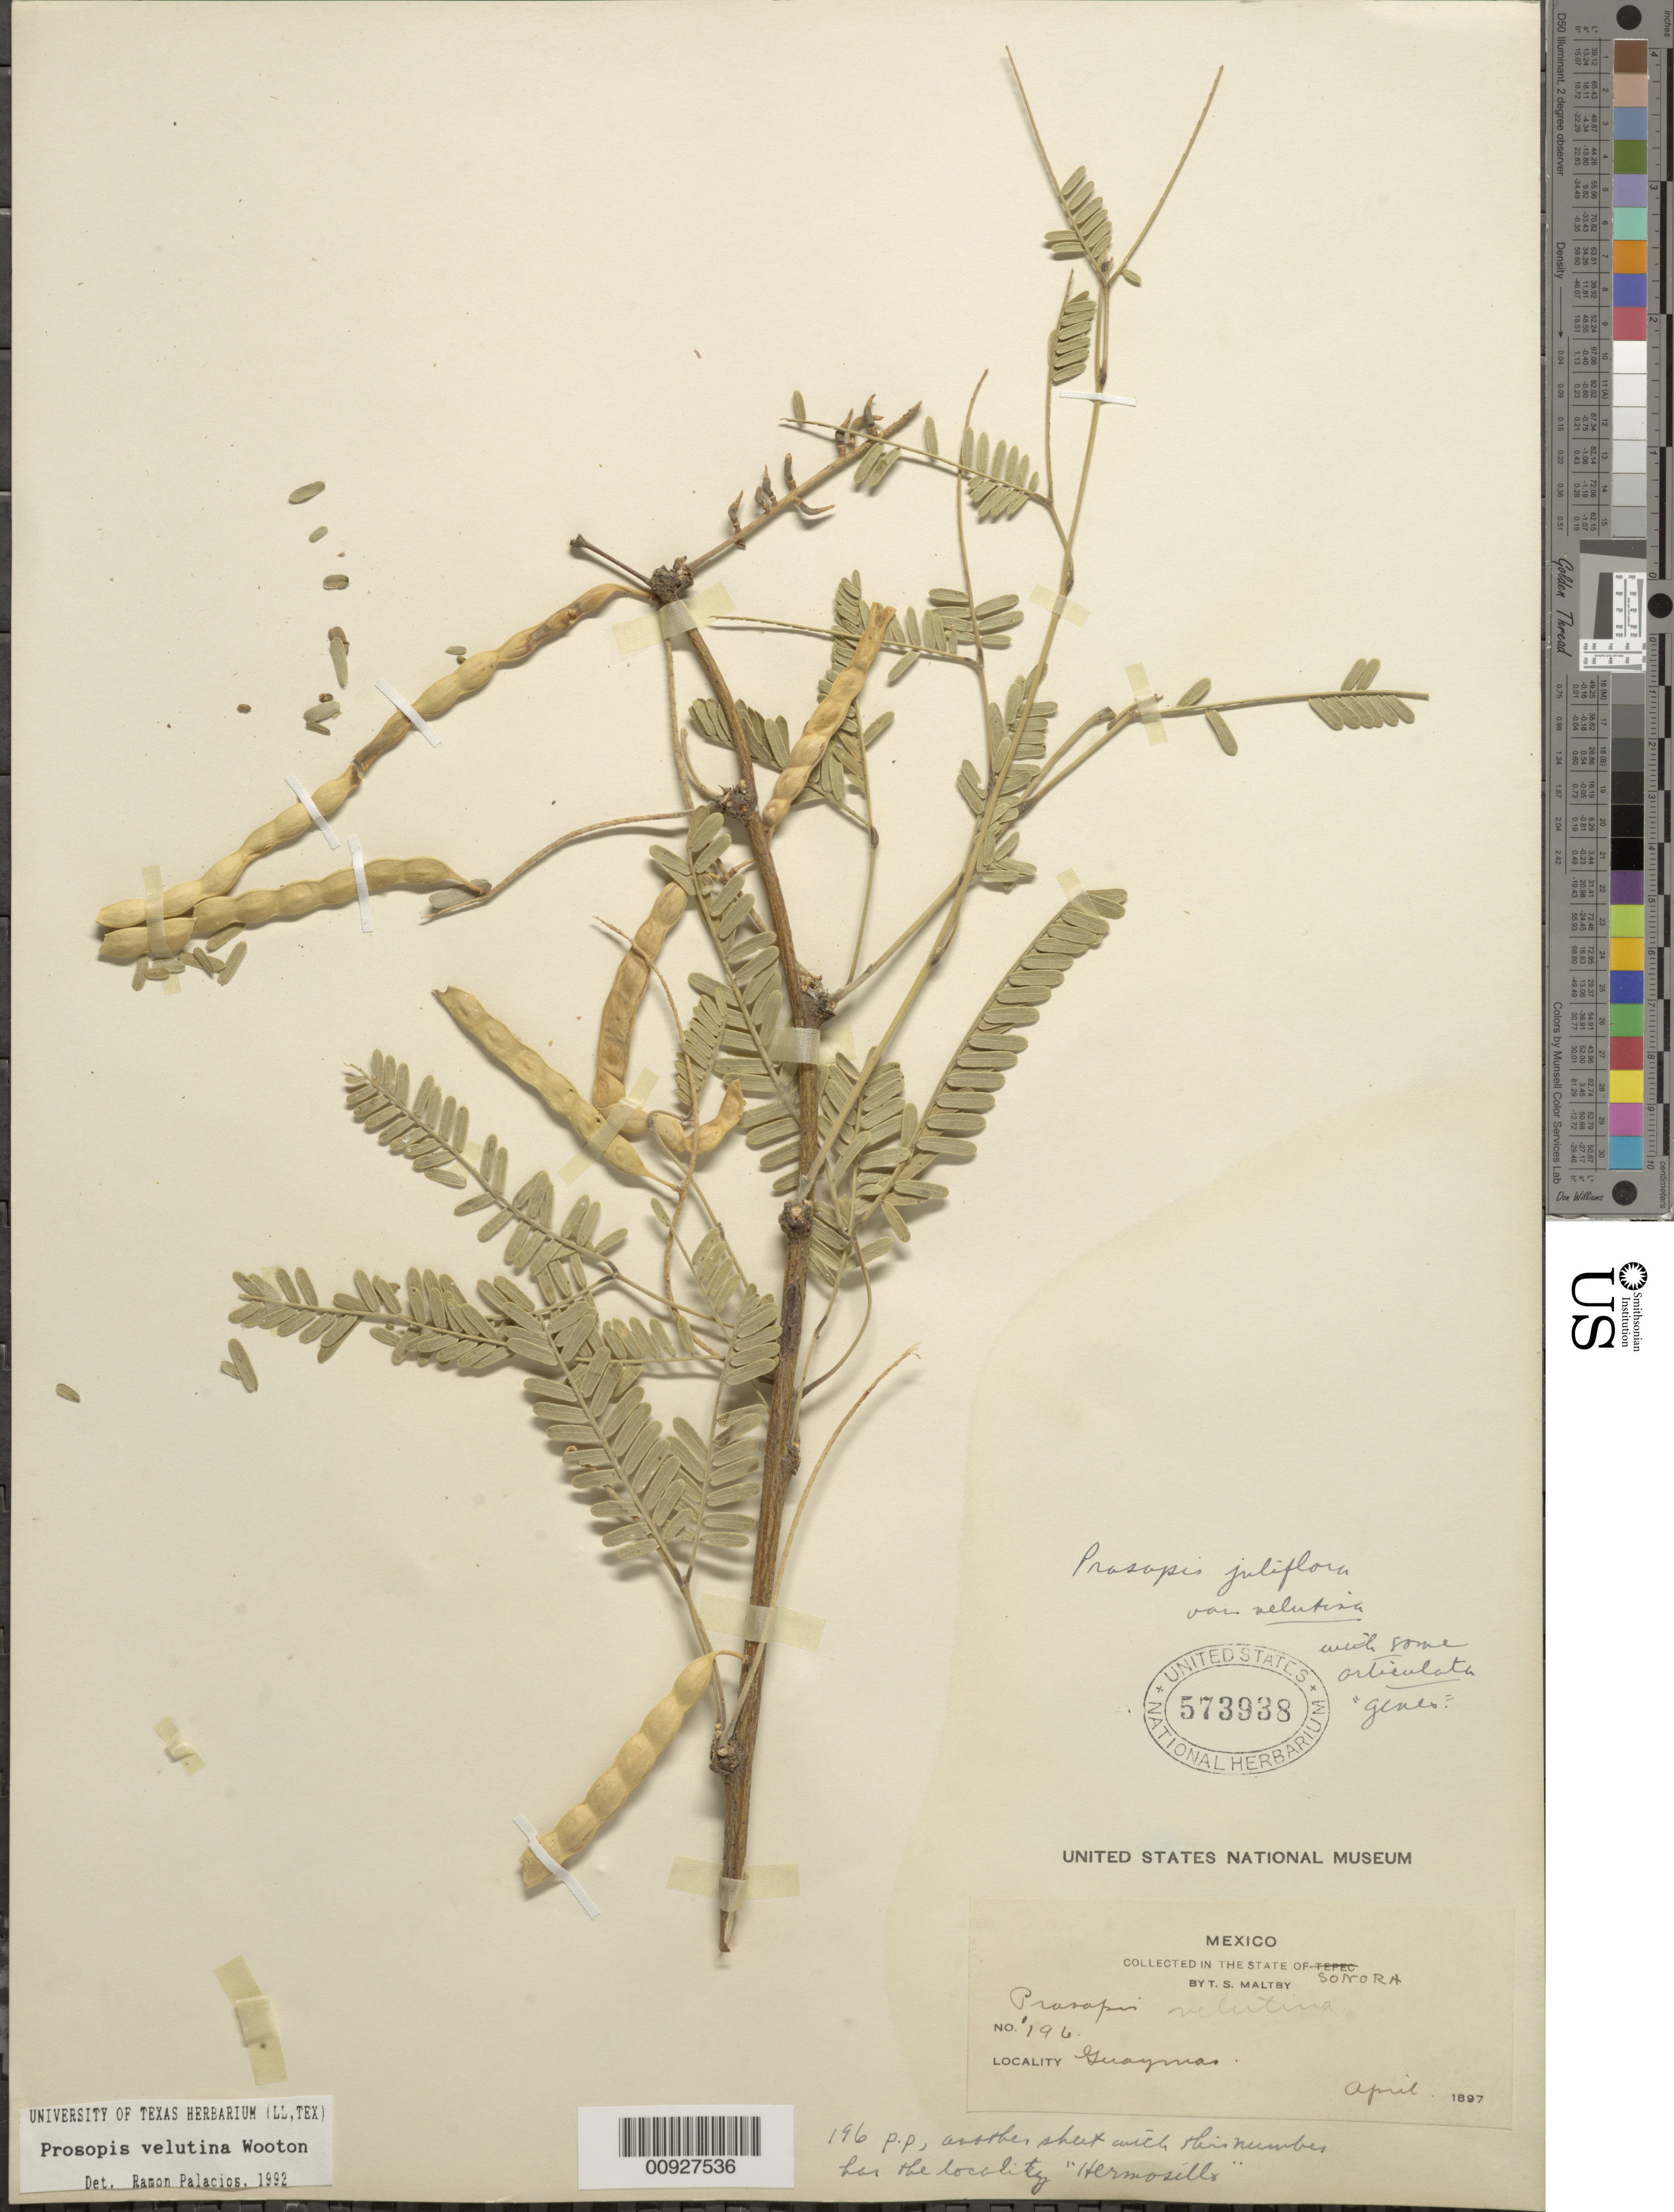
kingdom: Plantae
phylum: Tracheophyta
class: Magnoliopsida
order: Fabales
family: Fabaceae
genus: Neltuma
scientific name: Neltuma velutina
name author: (Wooton) Britton & Rose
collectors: T. S. Maltby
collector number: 196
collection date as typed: Apr 1897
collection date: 1897-04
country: Mexico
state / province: Sonora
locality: Guaymas, Sonora.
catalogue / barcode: US 573938